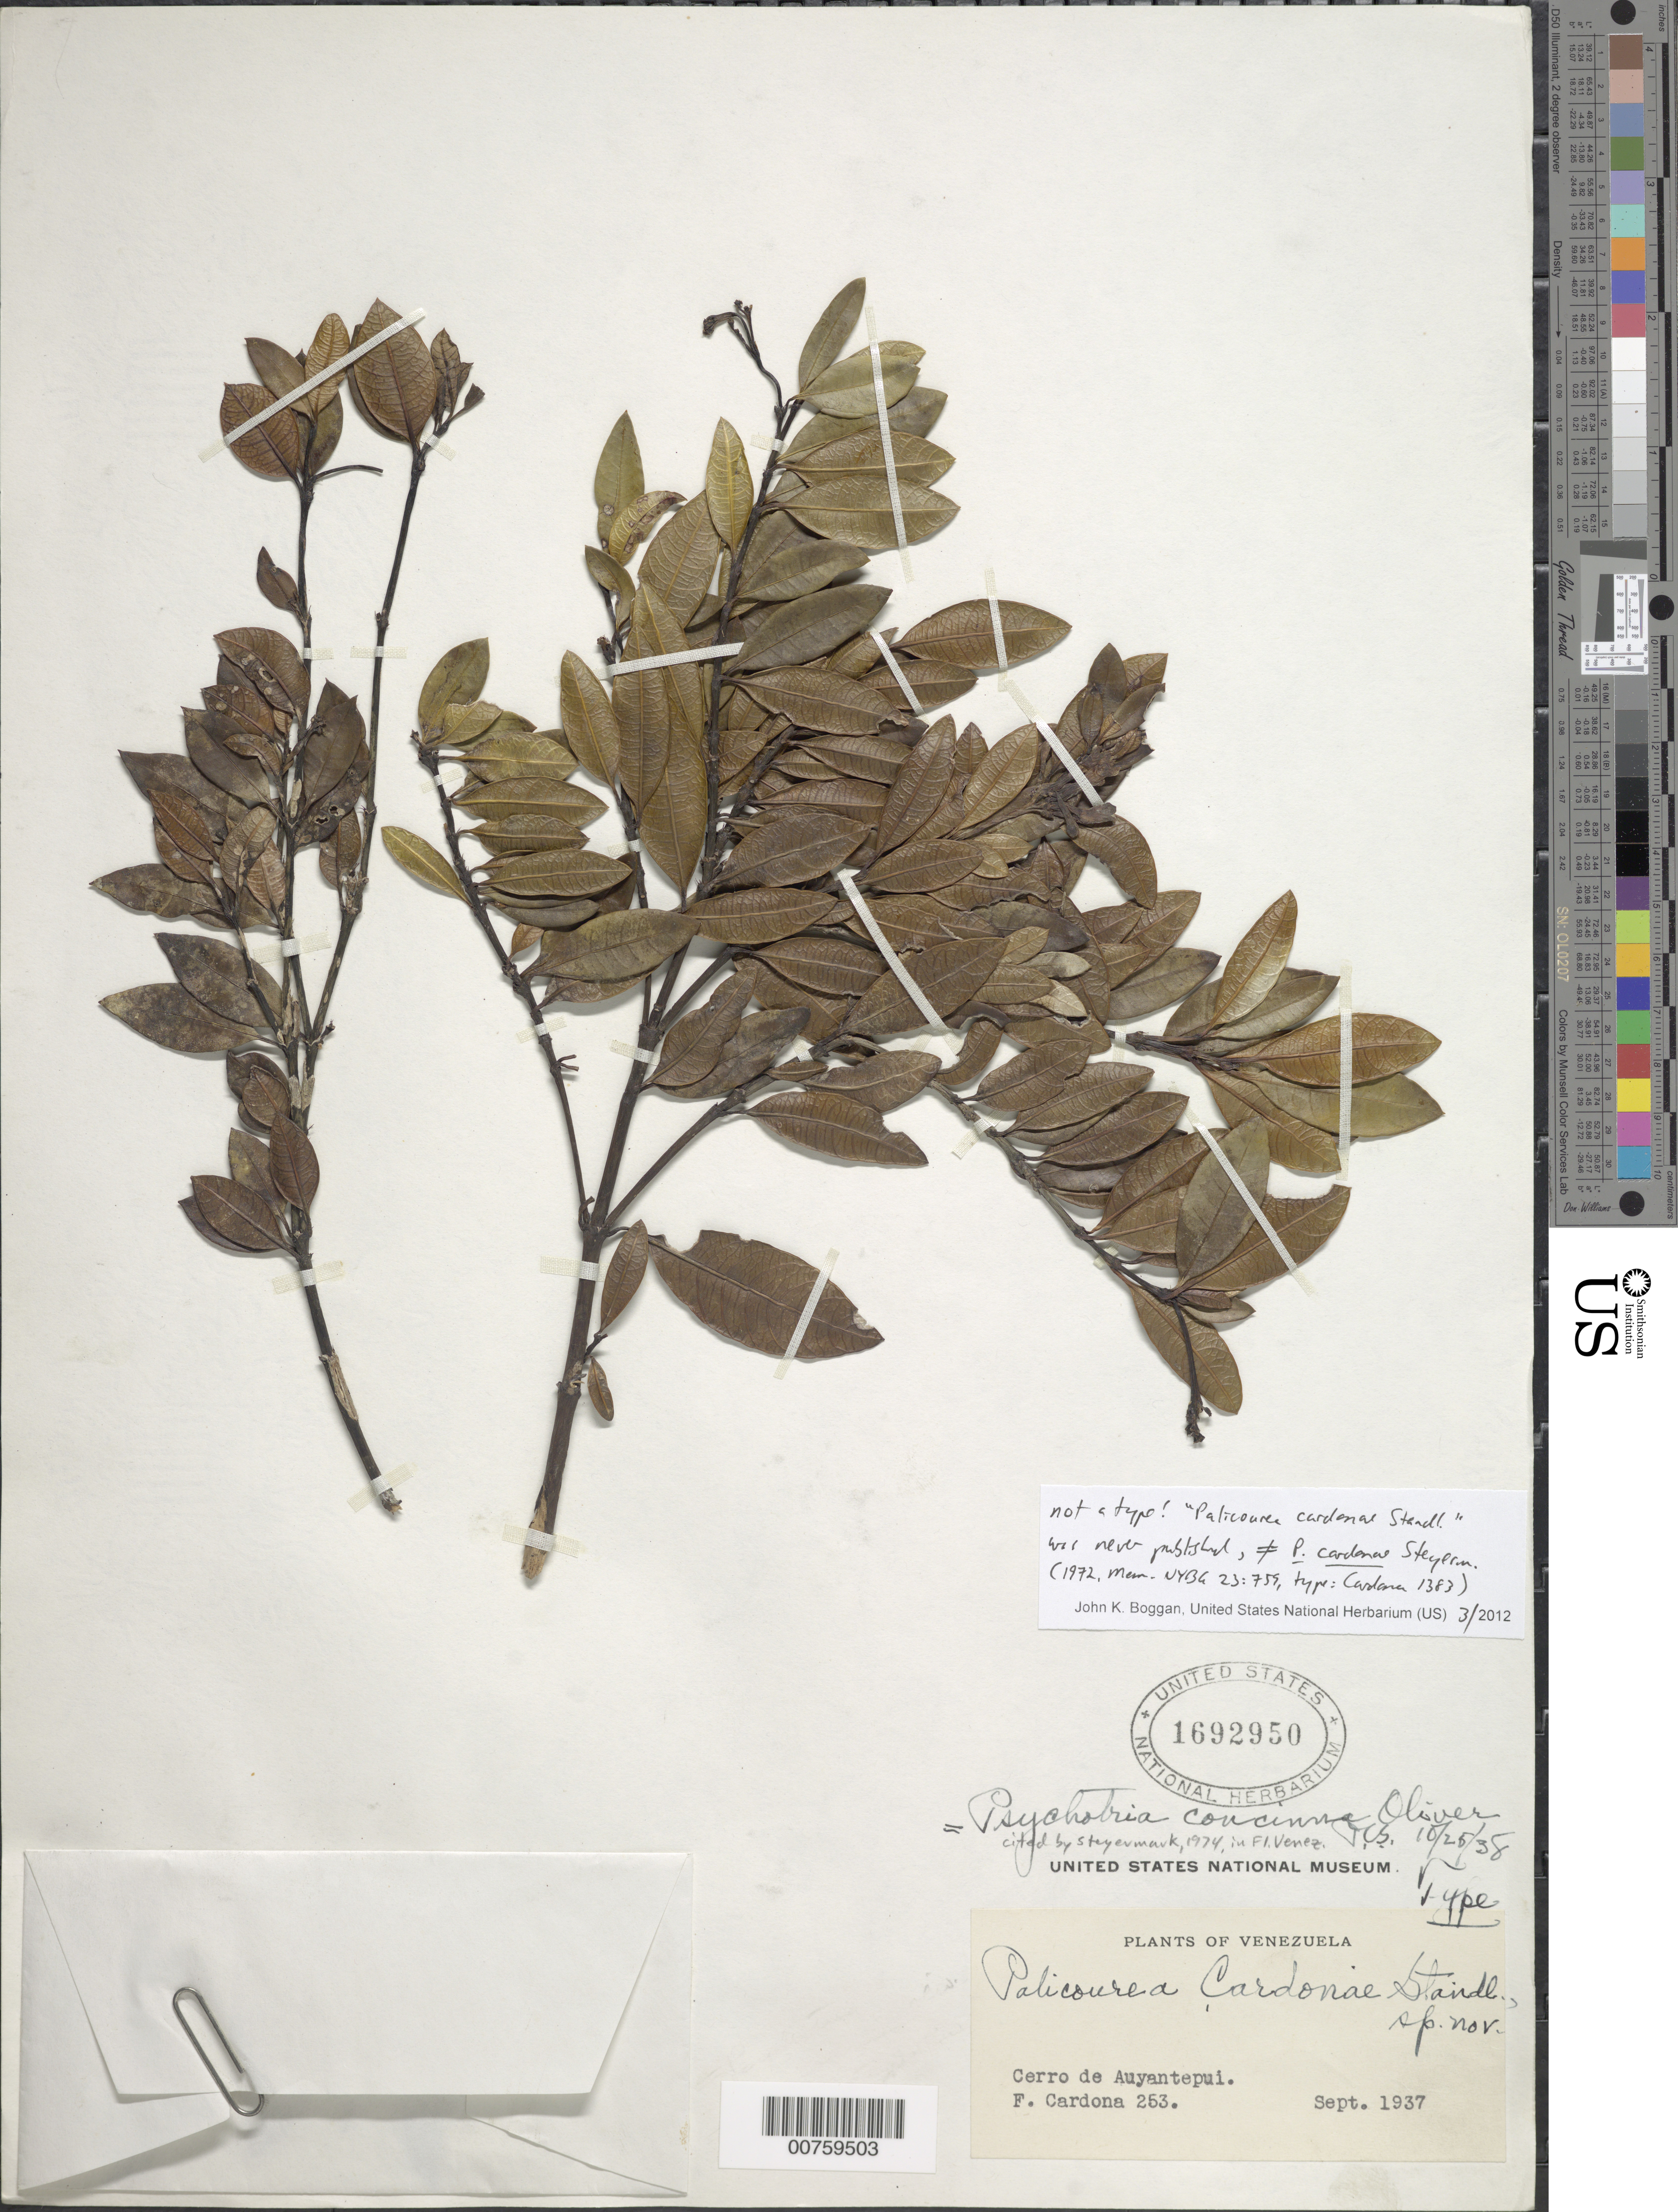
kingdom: Plantae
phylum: Tracheophyta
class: Magnoliopsida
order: Gentianales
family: Rubiaceae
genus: Psychotria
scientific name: Psychotria concinna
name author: Oliv.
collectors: F. Cardona Puig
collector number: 253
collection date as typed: Sep-37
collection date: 1937-09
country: Venezuela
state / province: Bolívar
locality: Cerro Auyantepuí, Alto Caroní, Guayana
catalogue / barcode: US 1692950